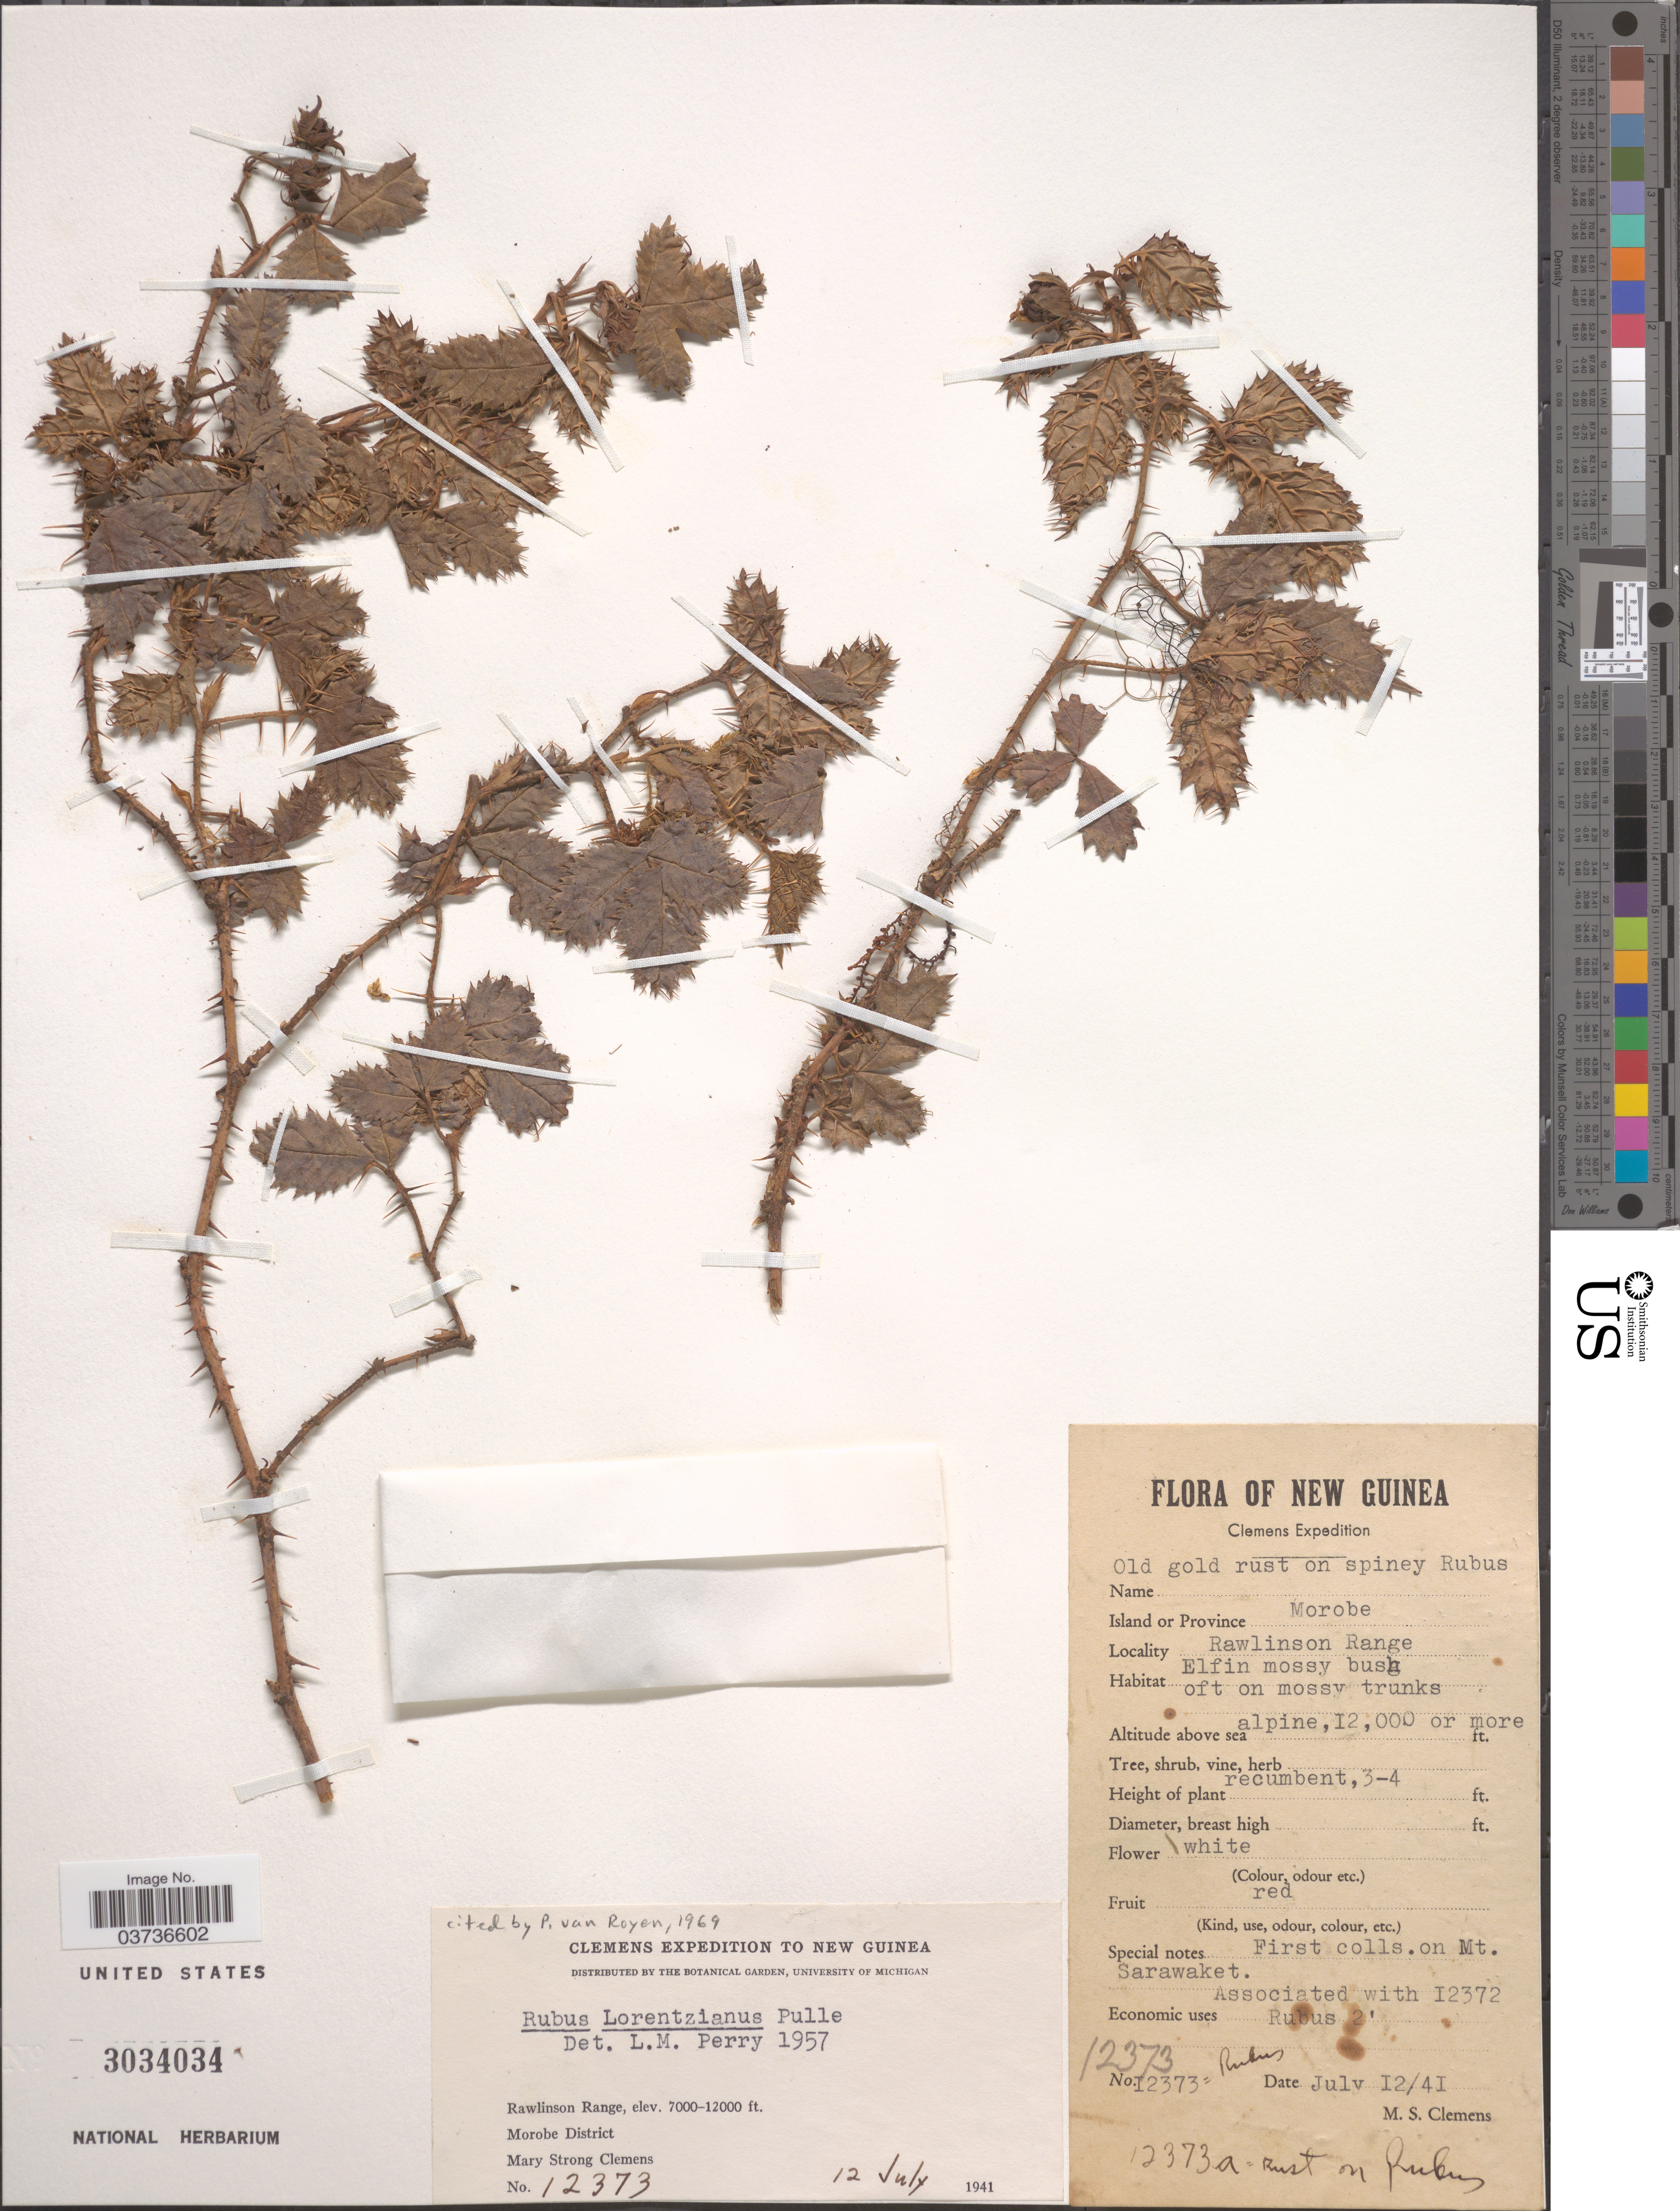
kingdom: Plantae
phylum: Tracheophyta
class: Magnoliopsida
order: Rosales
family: Rosaceae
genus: Rubus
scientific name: Rubus lorentzianus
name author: Pulle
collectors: M. S. Clemens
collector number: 12373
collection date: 1941-07-12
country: Papua New Guinea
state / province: Morobe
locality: New Guinea. Rawlinson Range. Morobe District.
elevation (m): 3658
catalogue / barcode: US 3034034